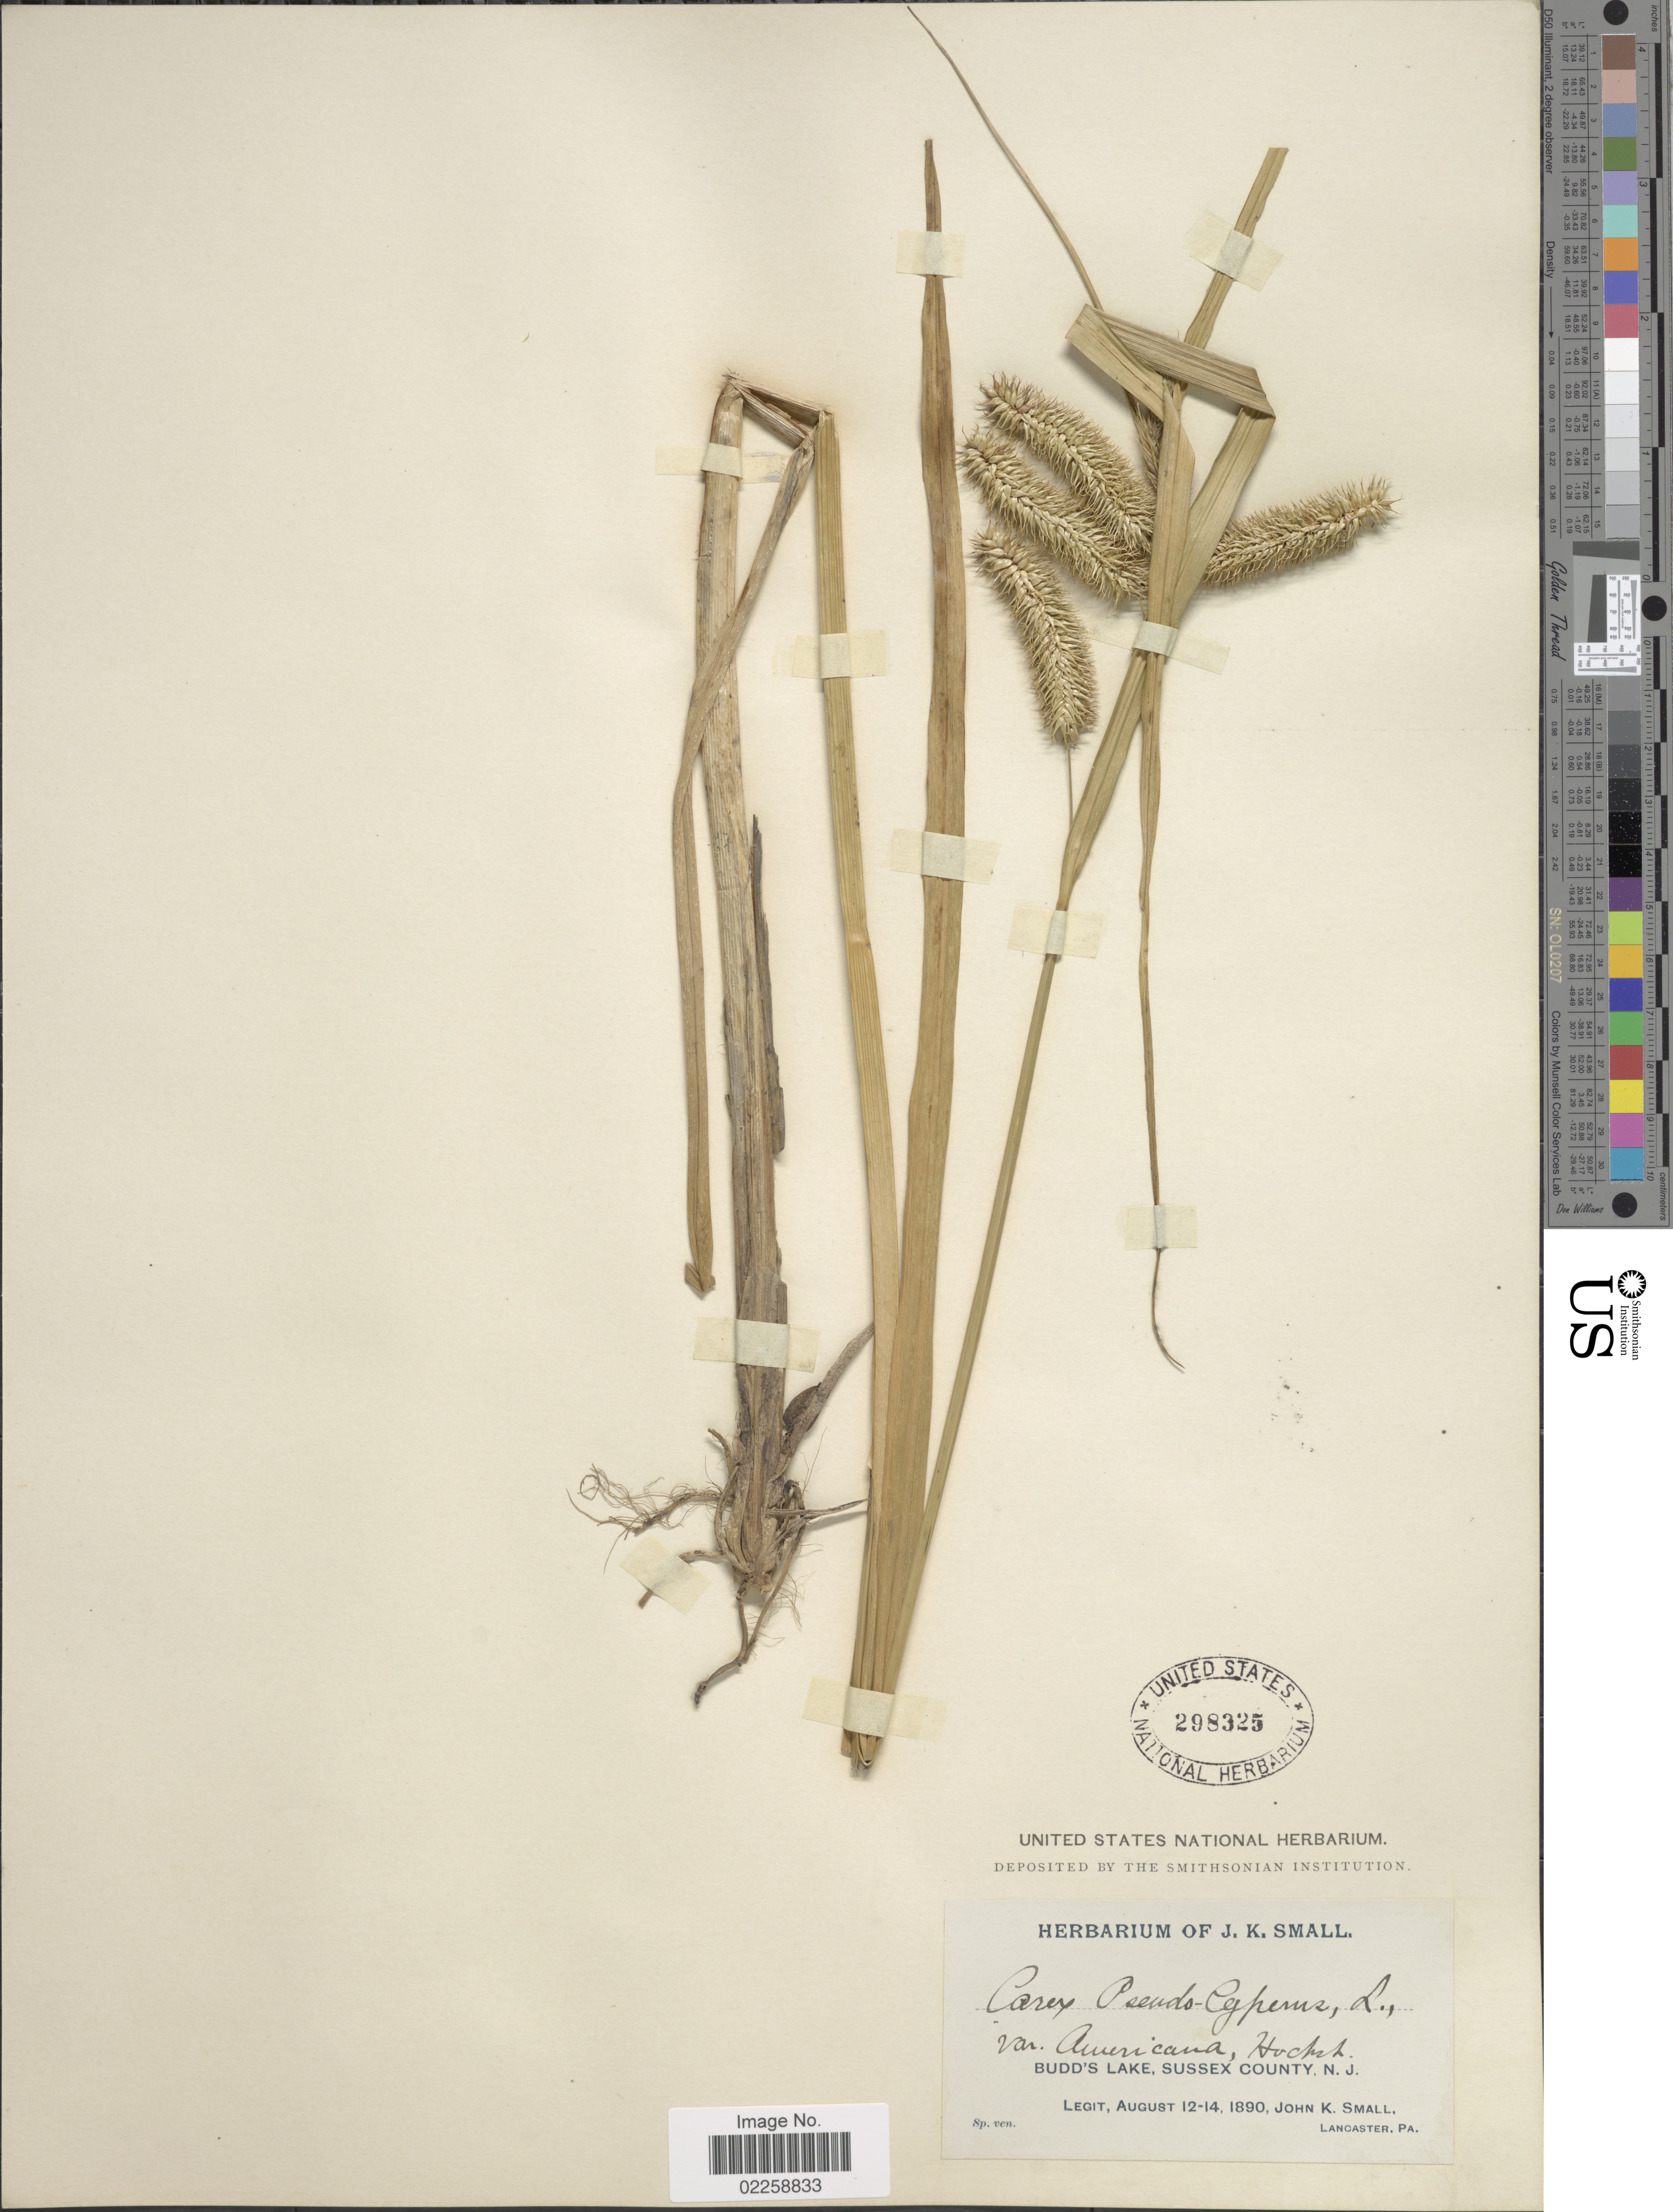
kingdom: Plantae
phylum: Tracheophyta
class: Liliopsida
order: Poales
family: Cyperaceae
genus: Carex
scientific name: Carex comosa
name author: Boott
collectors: J. K. Small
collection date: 1890-08-12/1890-08-14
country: United States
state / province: New Jersey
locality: Budd's Lake, Sussex County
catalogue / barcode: US 298325